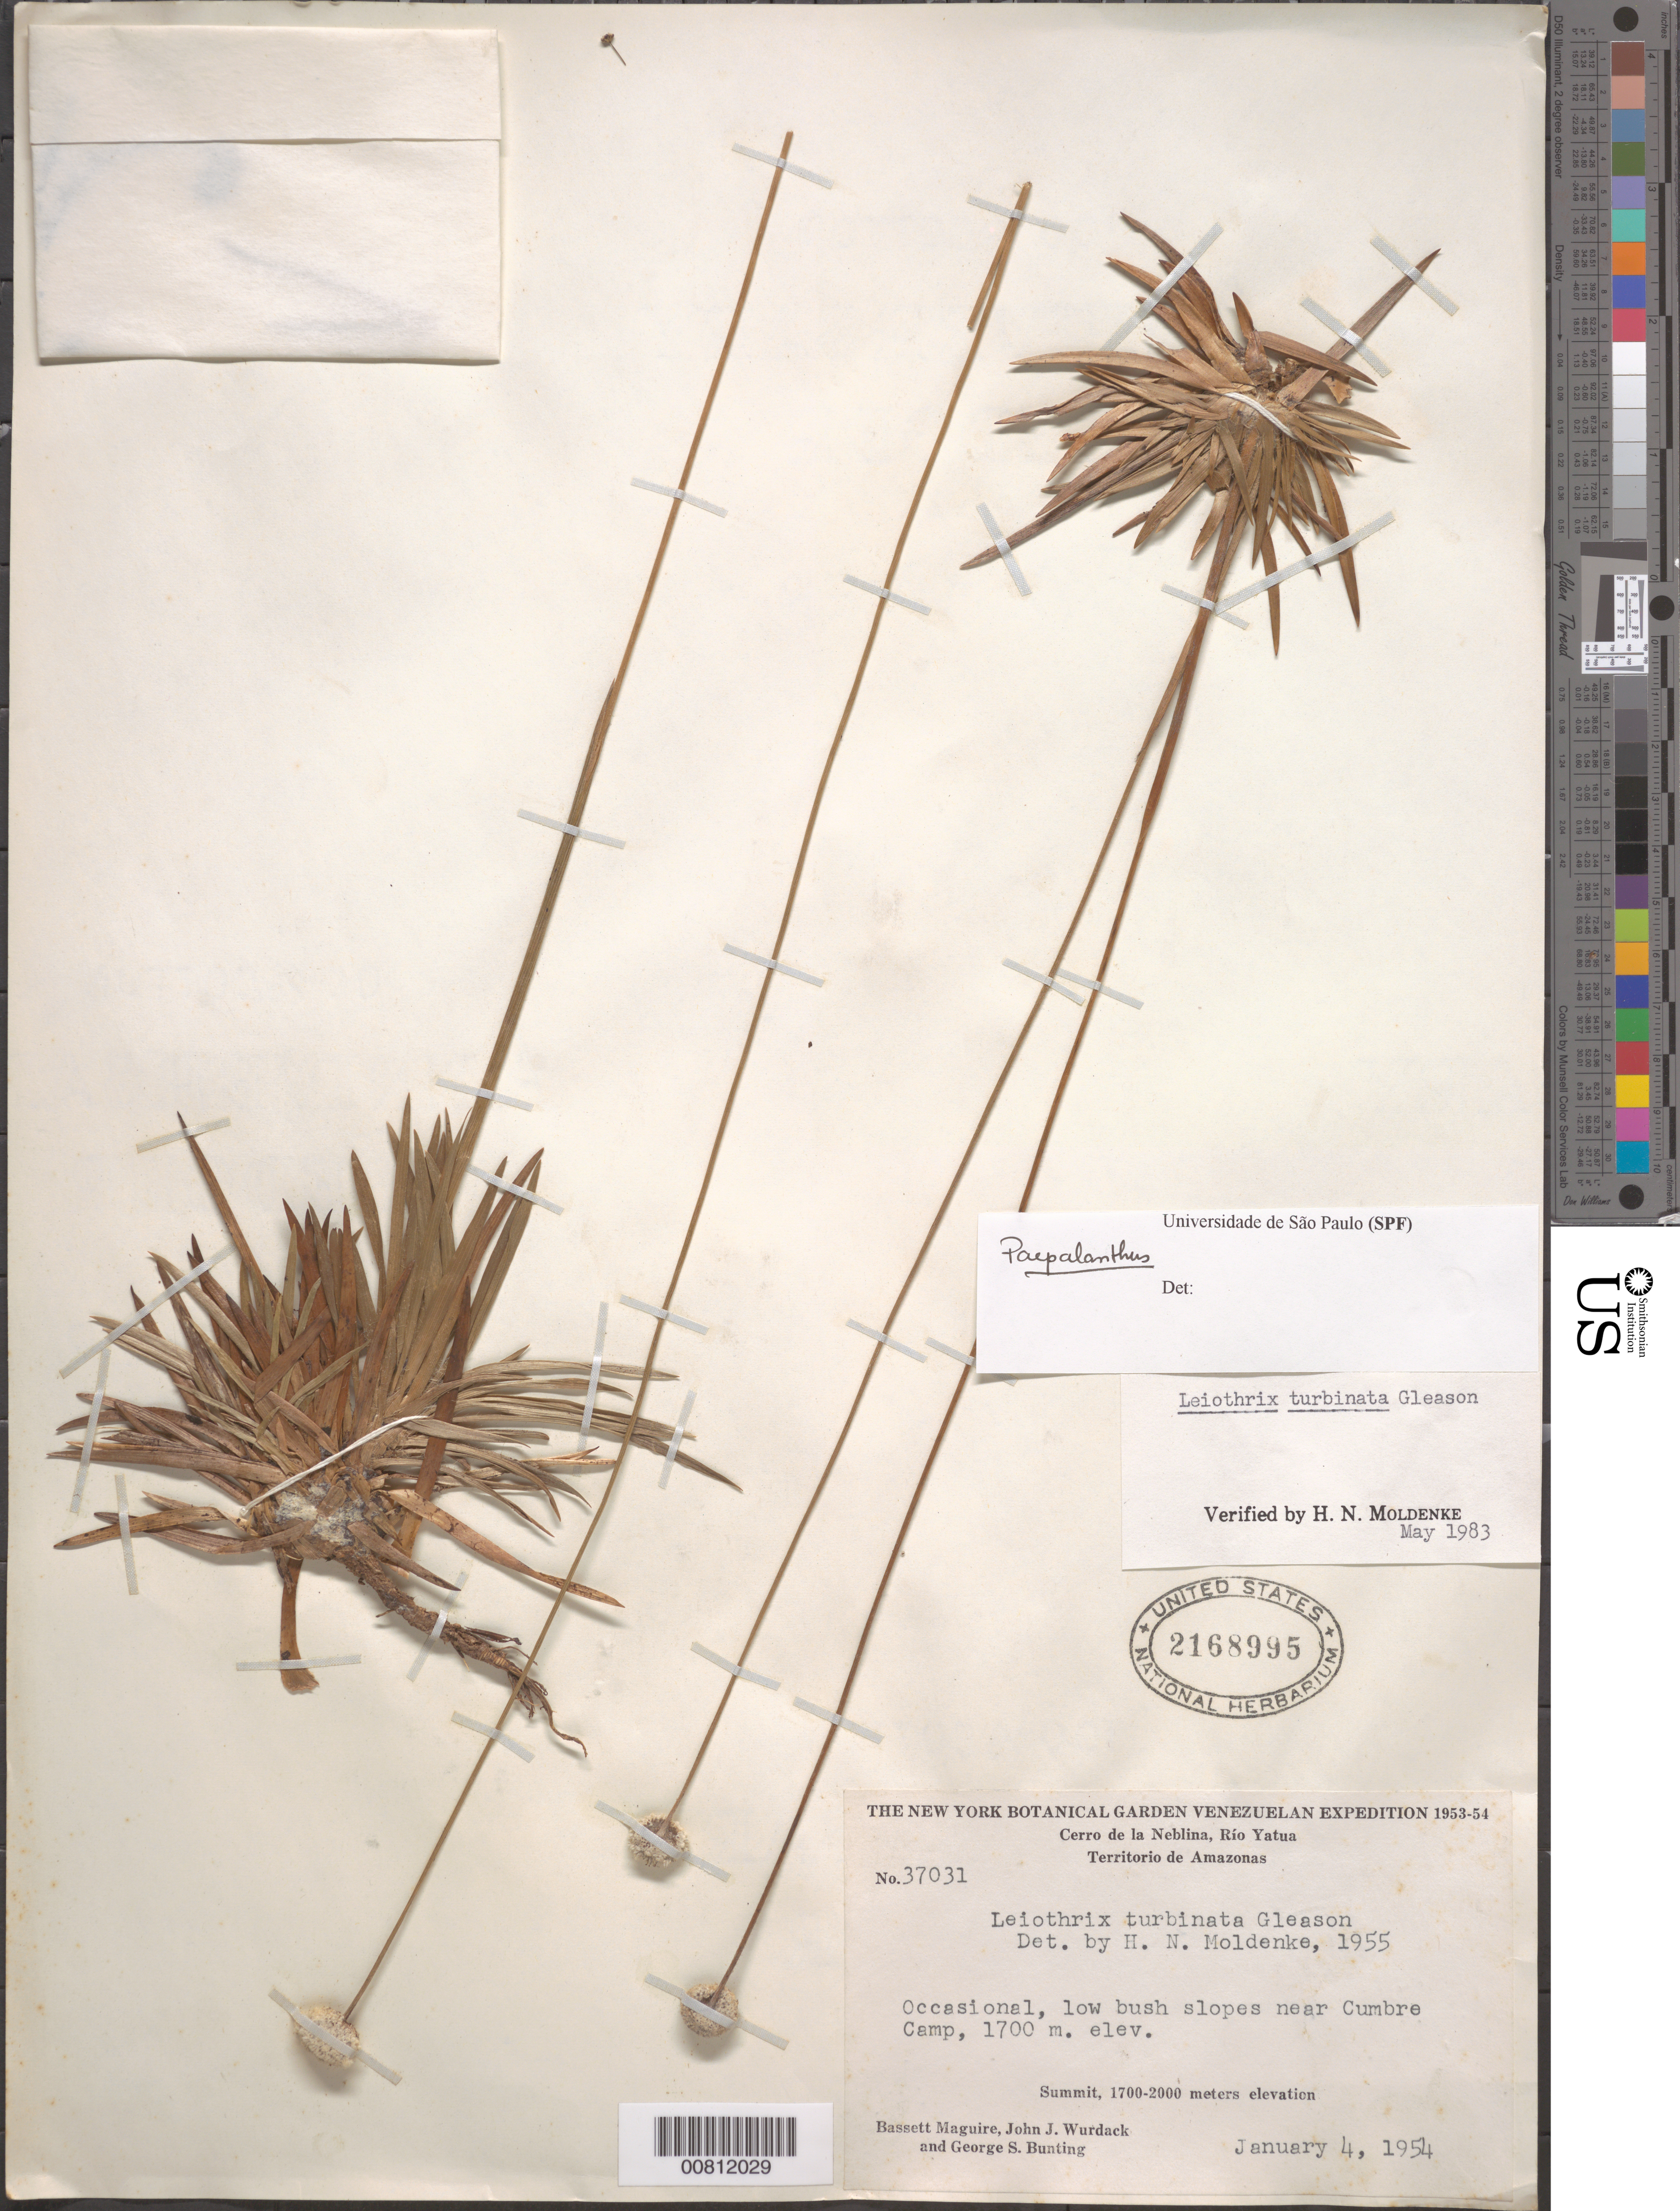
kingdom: Plantae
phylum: Tracheophyta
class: Liliopsida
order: Poales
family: Eriocaulaceae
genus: Paepalanthus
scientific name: Paepalanthus sp.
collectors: B. Maguire, J. J. Wurdack & G. S. Bunting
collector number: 37031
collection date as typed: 4-Jan-54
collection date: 1954-01-04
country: Venezuela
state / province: Amazonas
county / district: Río Negro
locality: Cerro de la Neblina, Río Yatua, near Cumbre Camp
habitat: Low bush slopes near camp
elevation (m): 1700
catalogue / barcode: US 2168995